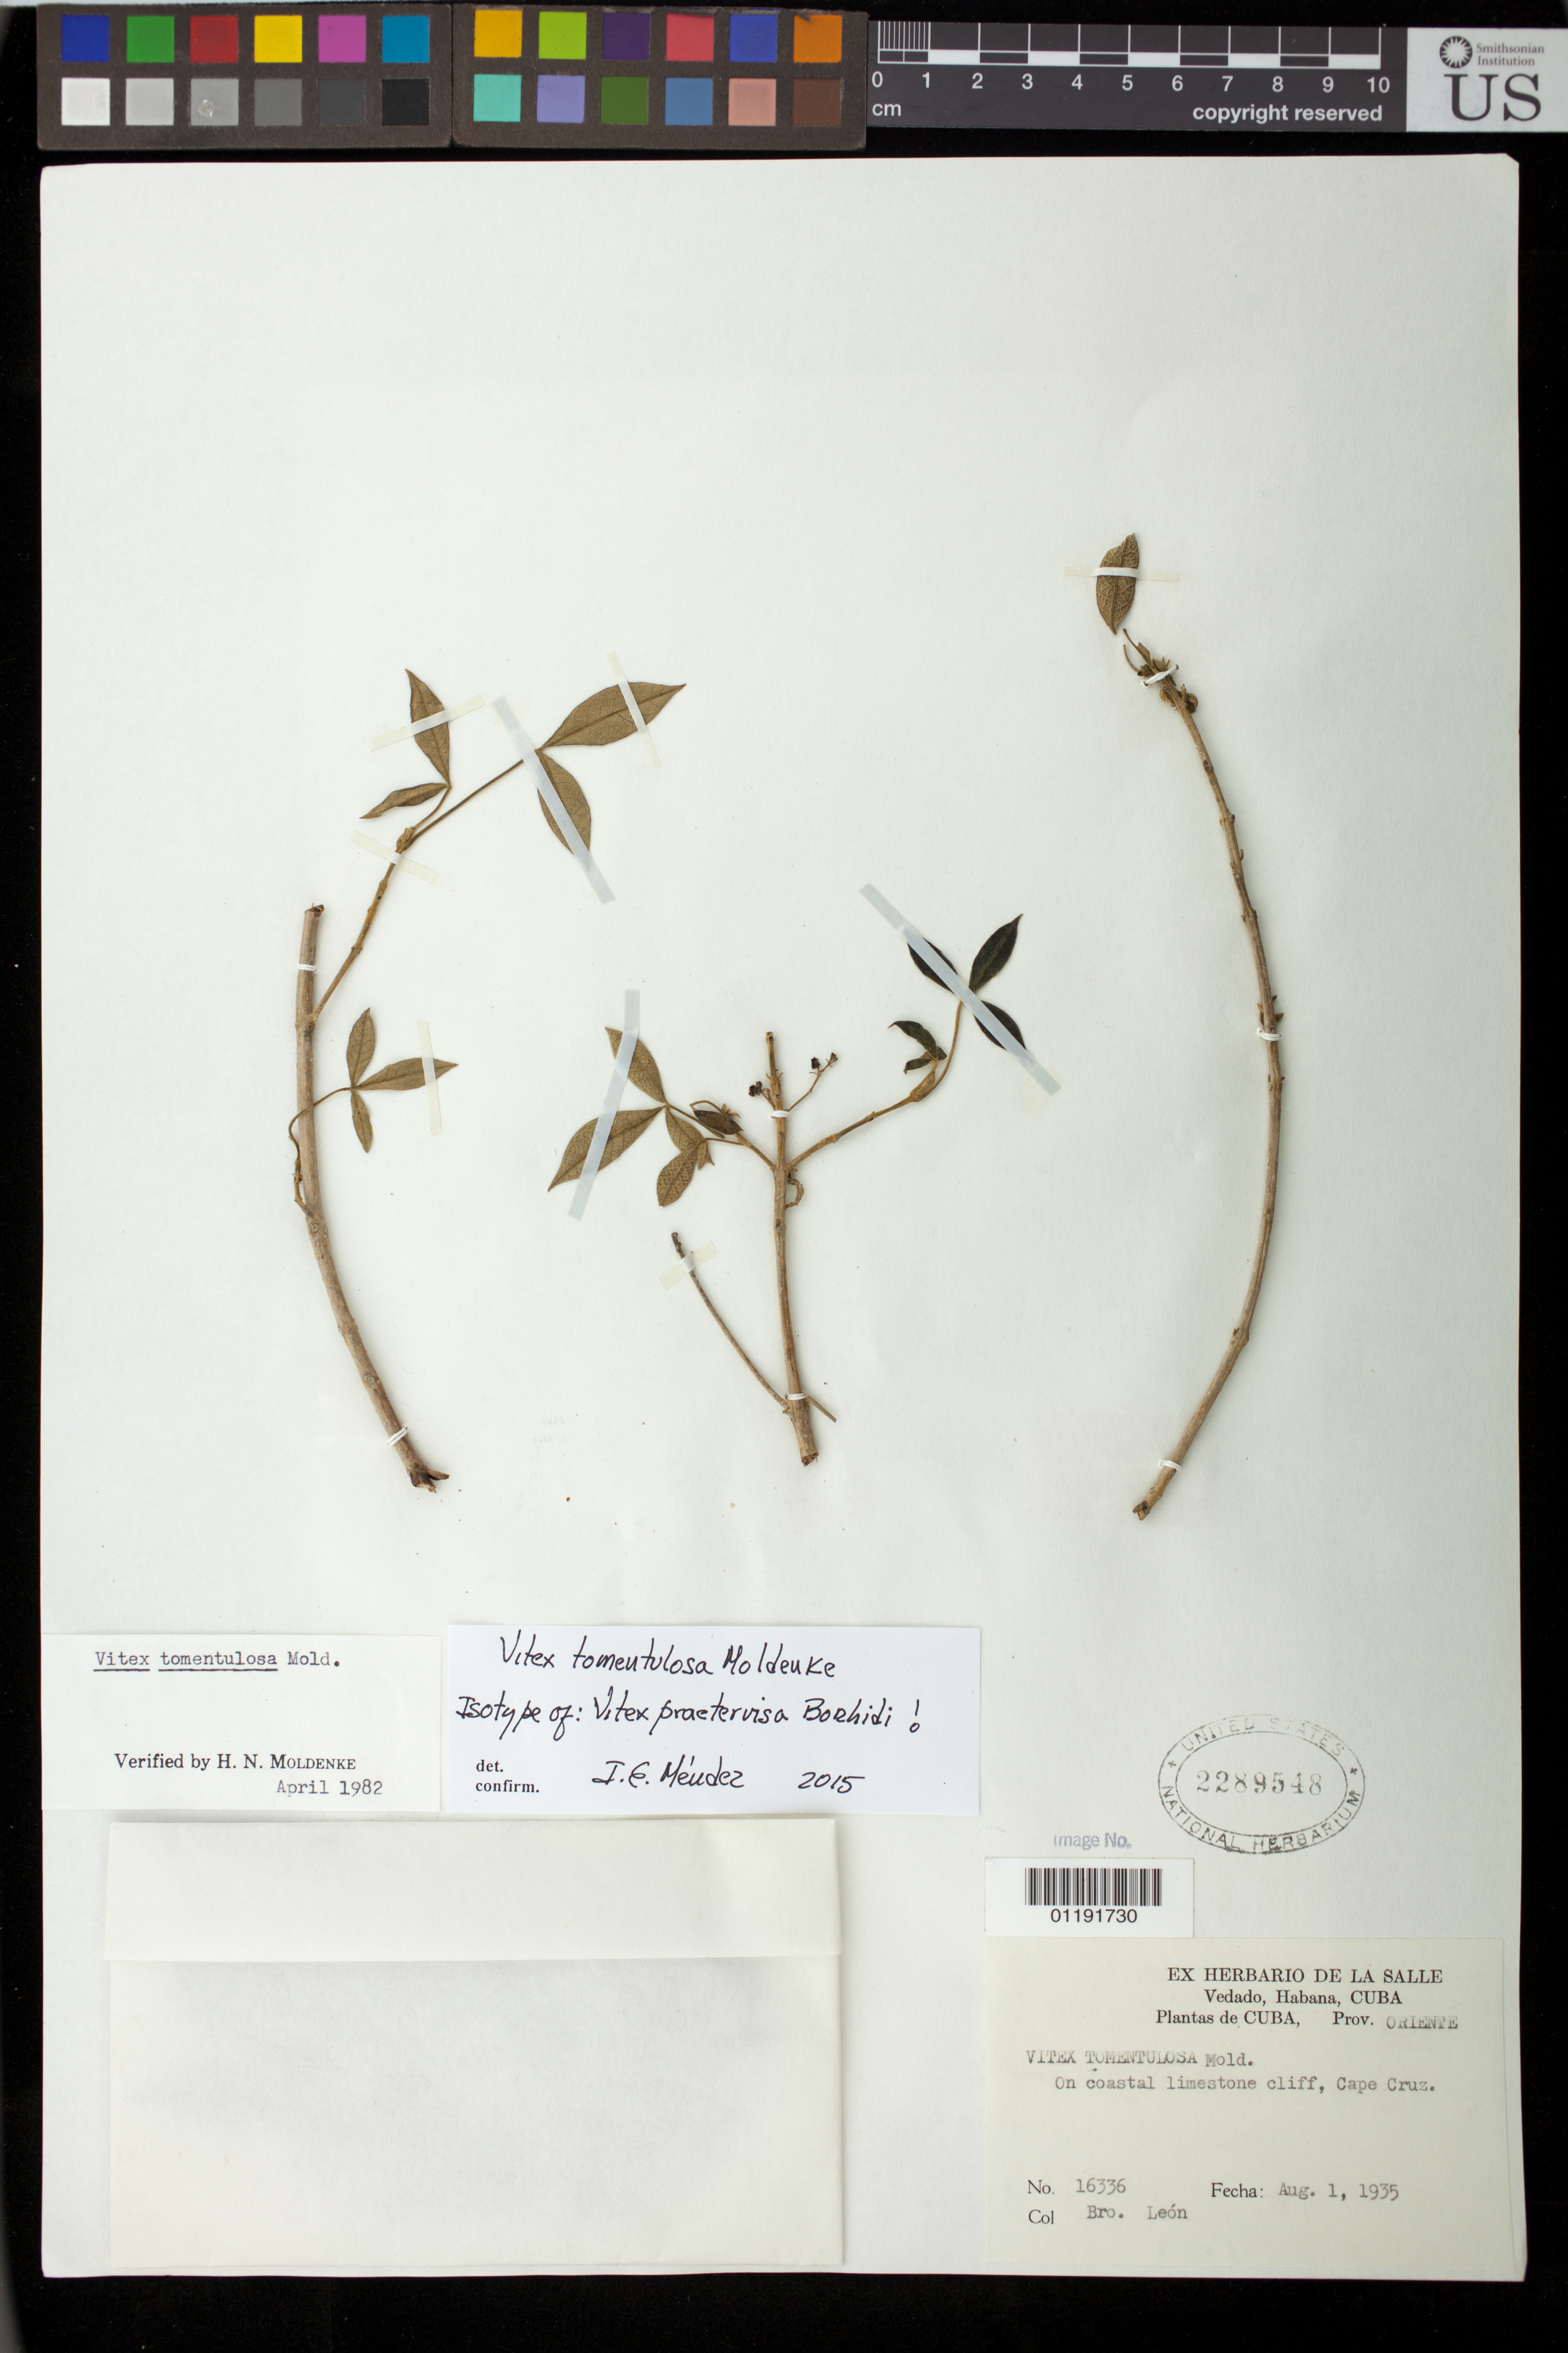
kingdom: Plantae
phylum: Tracheophyta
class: Magnoliopsida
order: Lamiales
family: Lamiaceae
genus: Vitex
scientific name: Vitex praetervisa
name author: Borhidi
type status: Isotype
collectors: Bro. León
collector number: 16336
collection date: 1935-08-01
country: Cuba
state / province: Oriente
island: Cuba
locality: Prov. Oriente, Cape Cruz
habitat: On coastal limestone cliff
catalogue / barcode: US 2289548